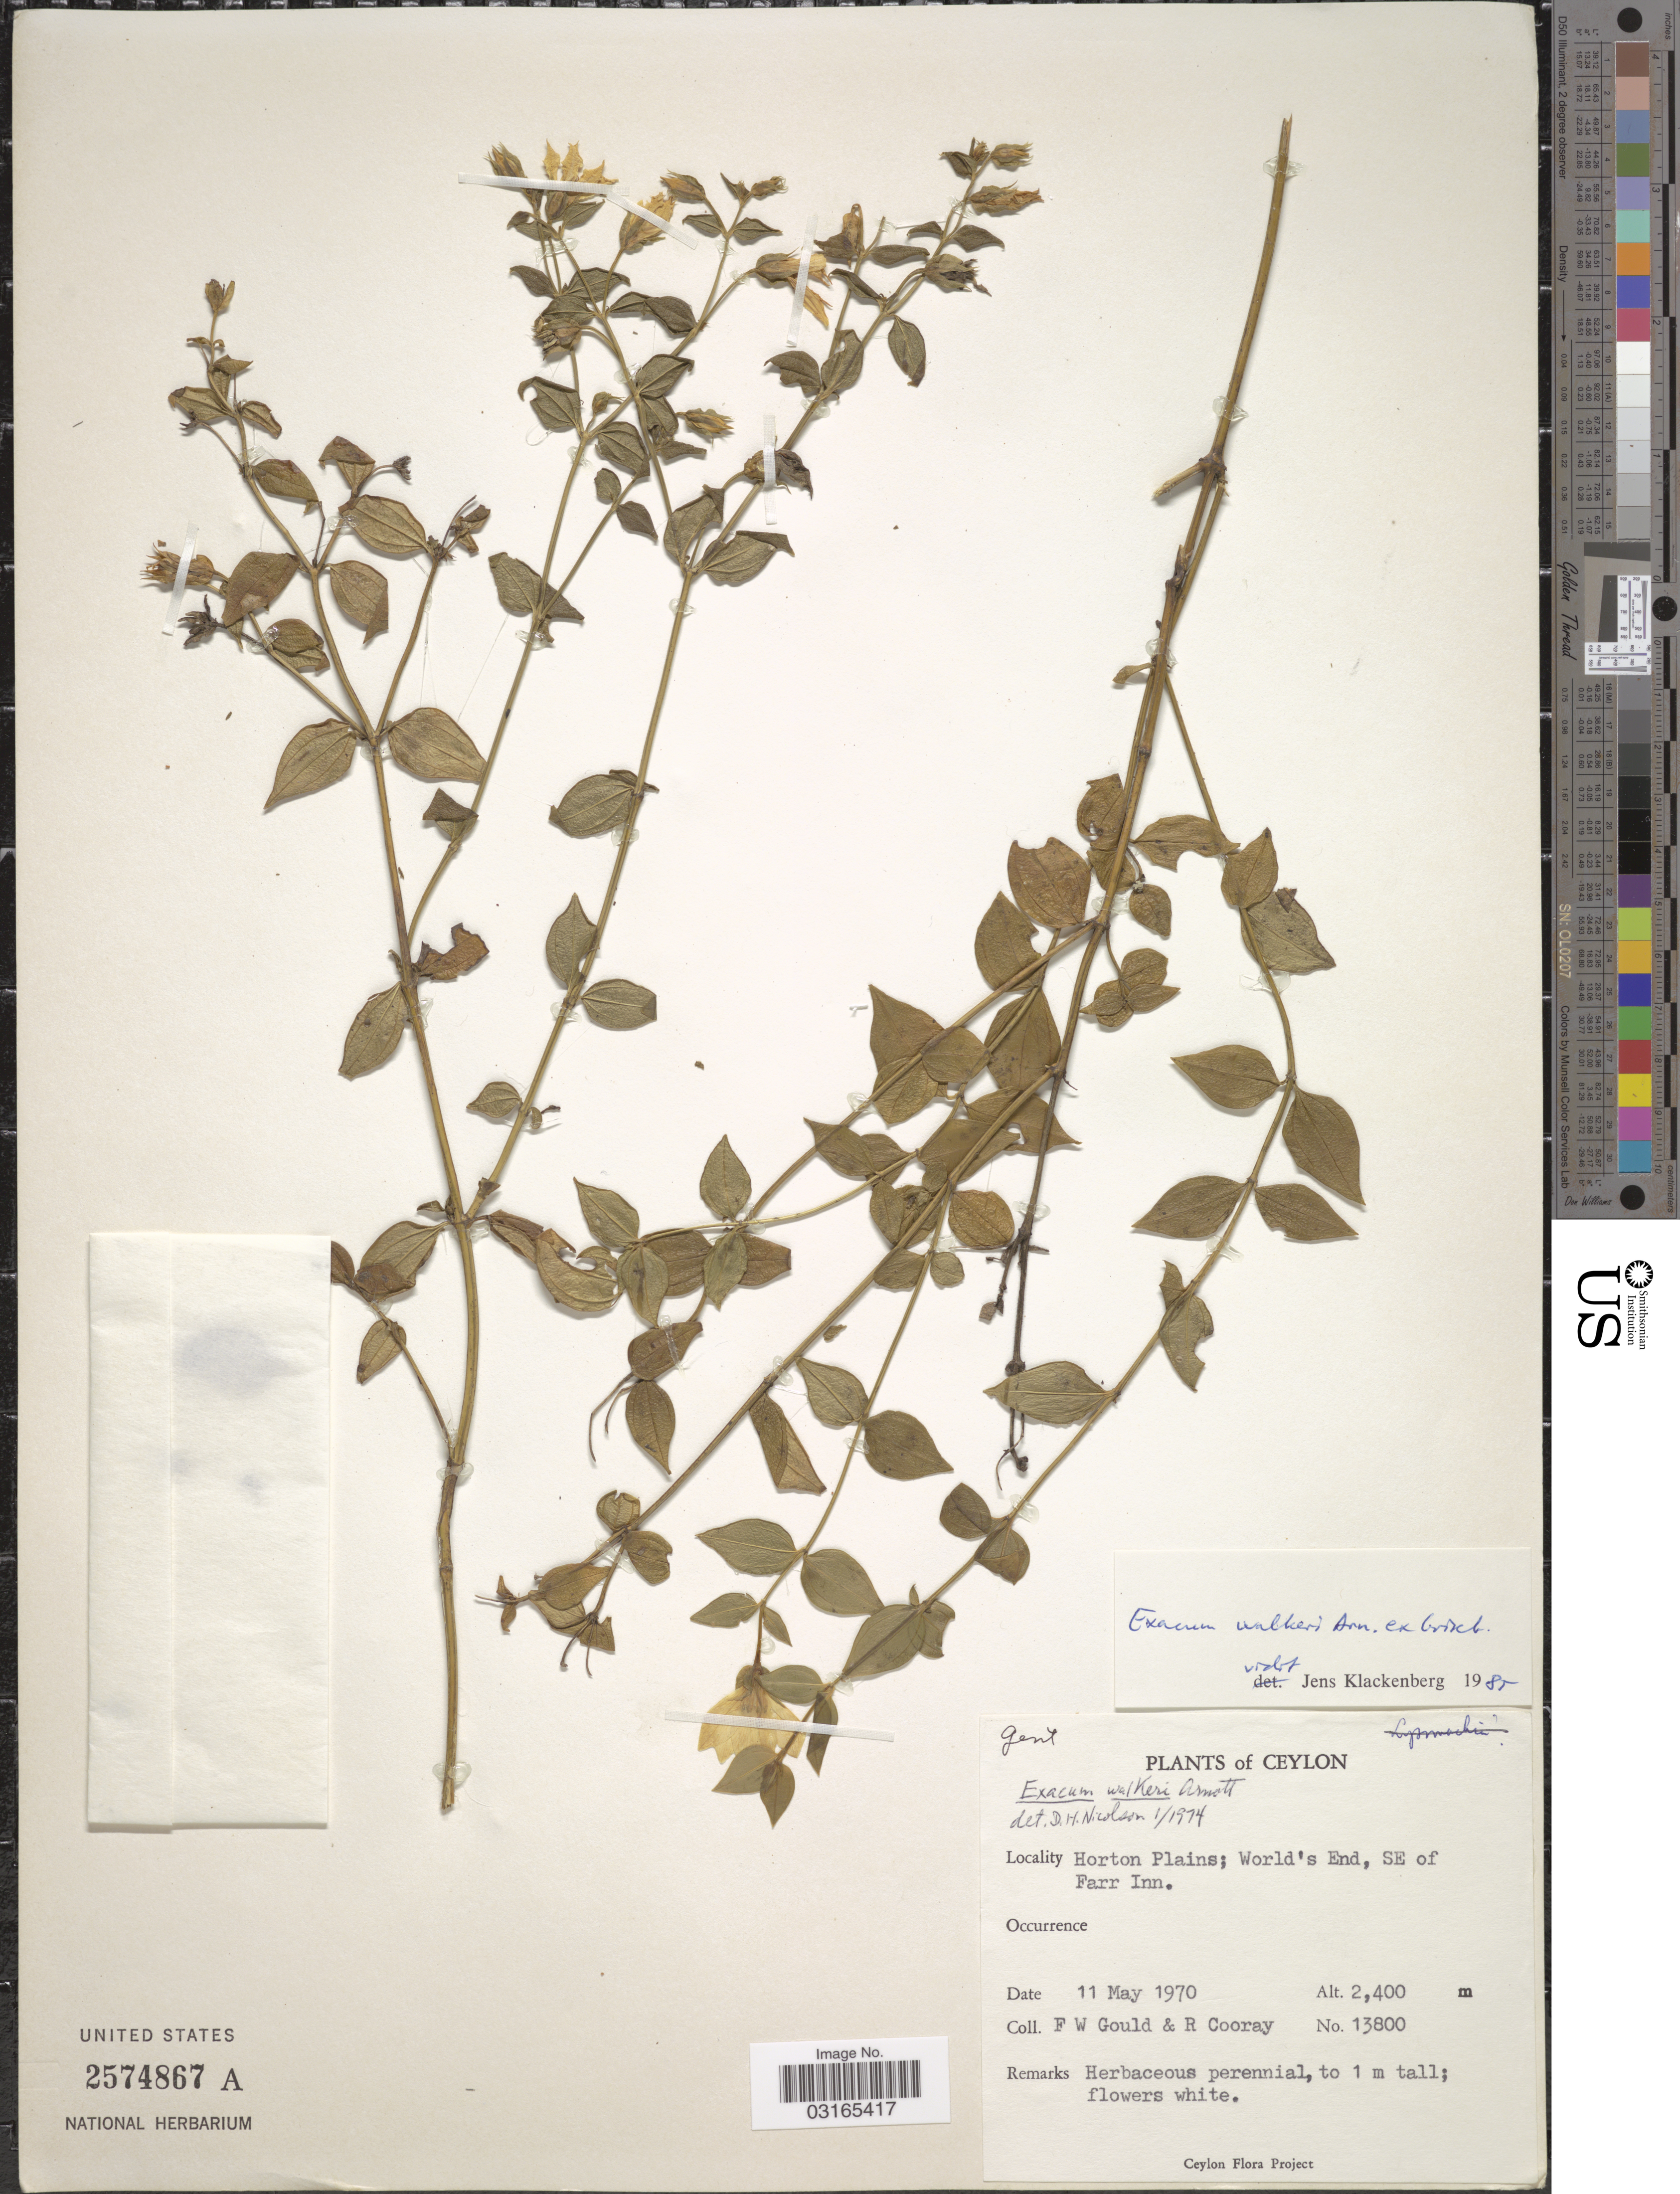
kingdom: Plantae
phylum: Tracheophyta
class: Magnoliopsida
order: Gentianales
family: Gentianaceae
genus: Exacum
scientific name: Exacum walkeri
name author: Arn. ex Griseb.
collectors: F. W. Gould & R. Cooray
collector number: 13800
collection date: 1970-05-11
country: Sri Lanka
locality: Ceylon. Horton Plains; World's End, SE of Farr Inn.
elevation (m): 2400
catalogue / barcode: US 2574867A